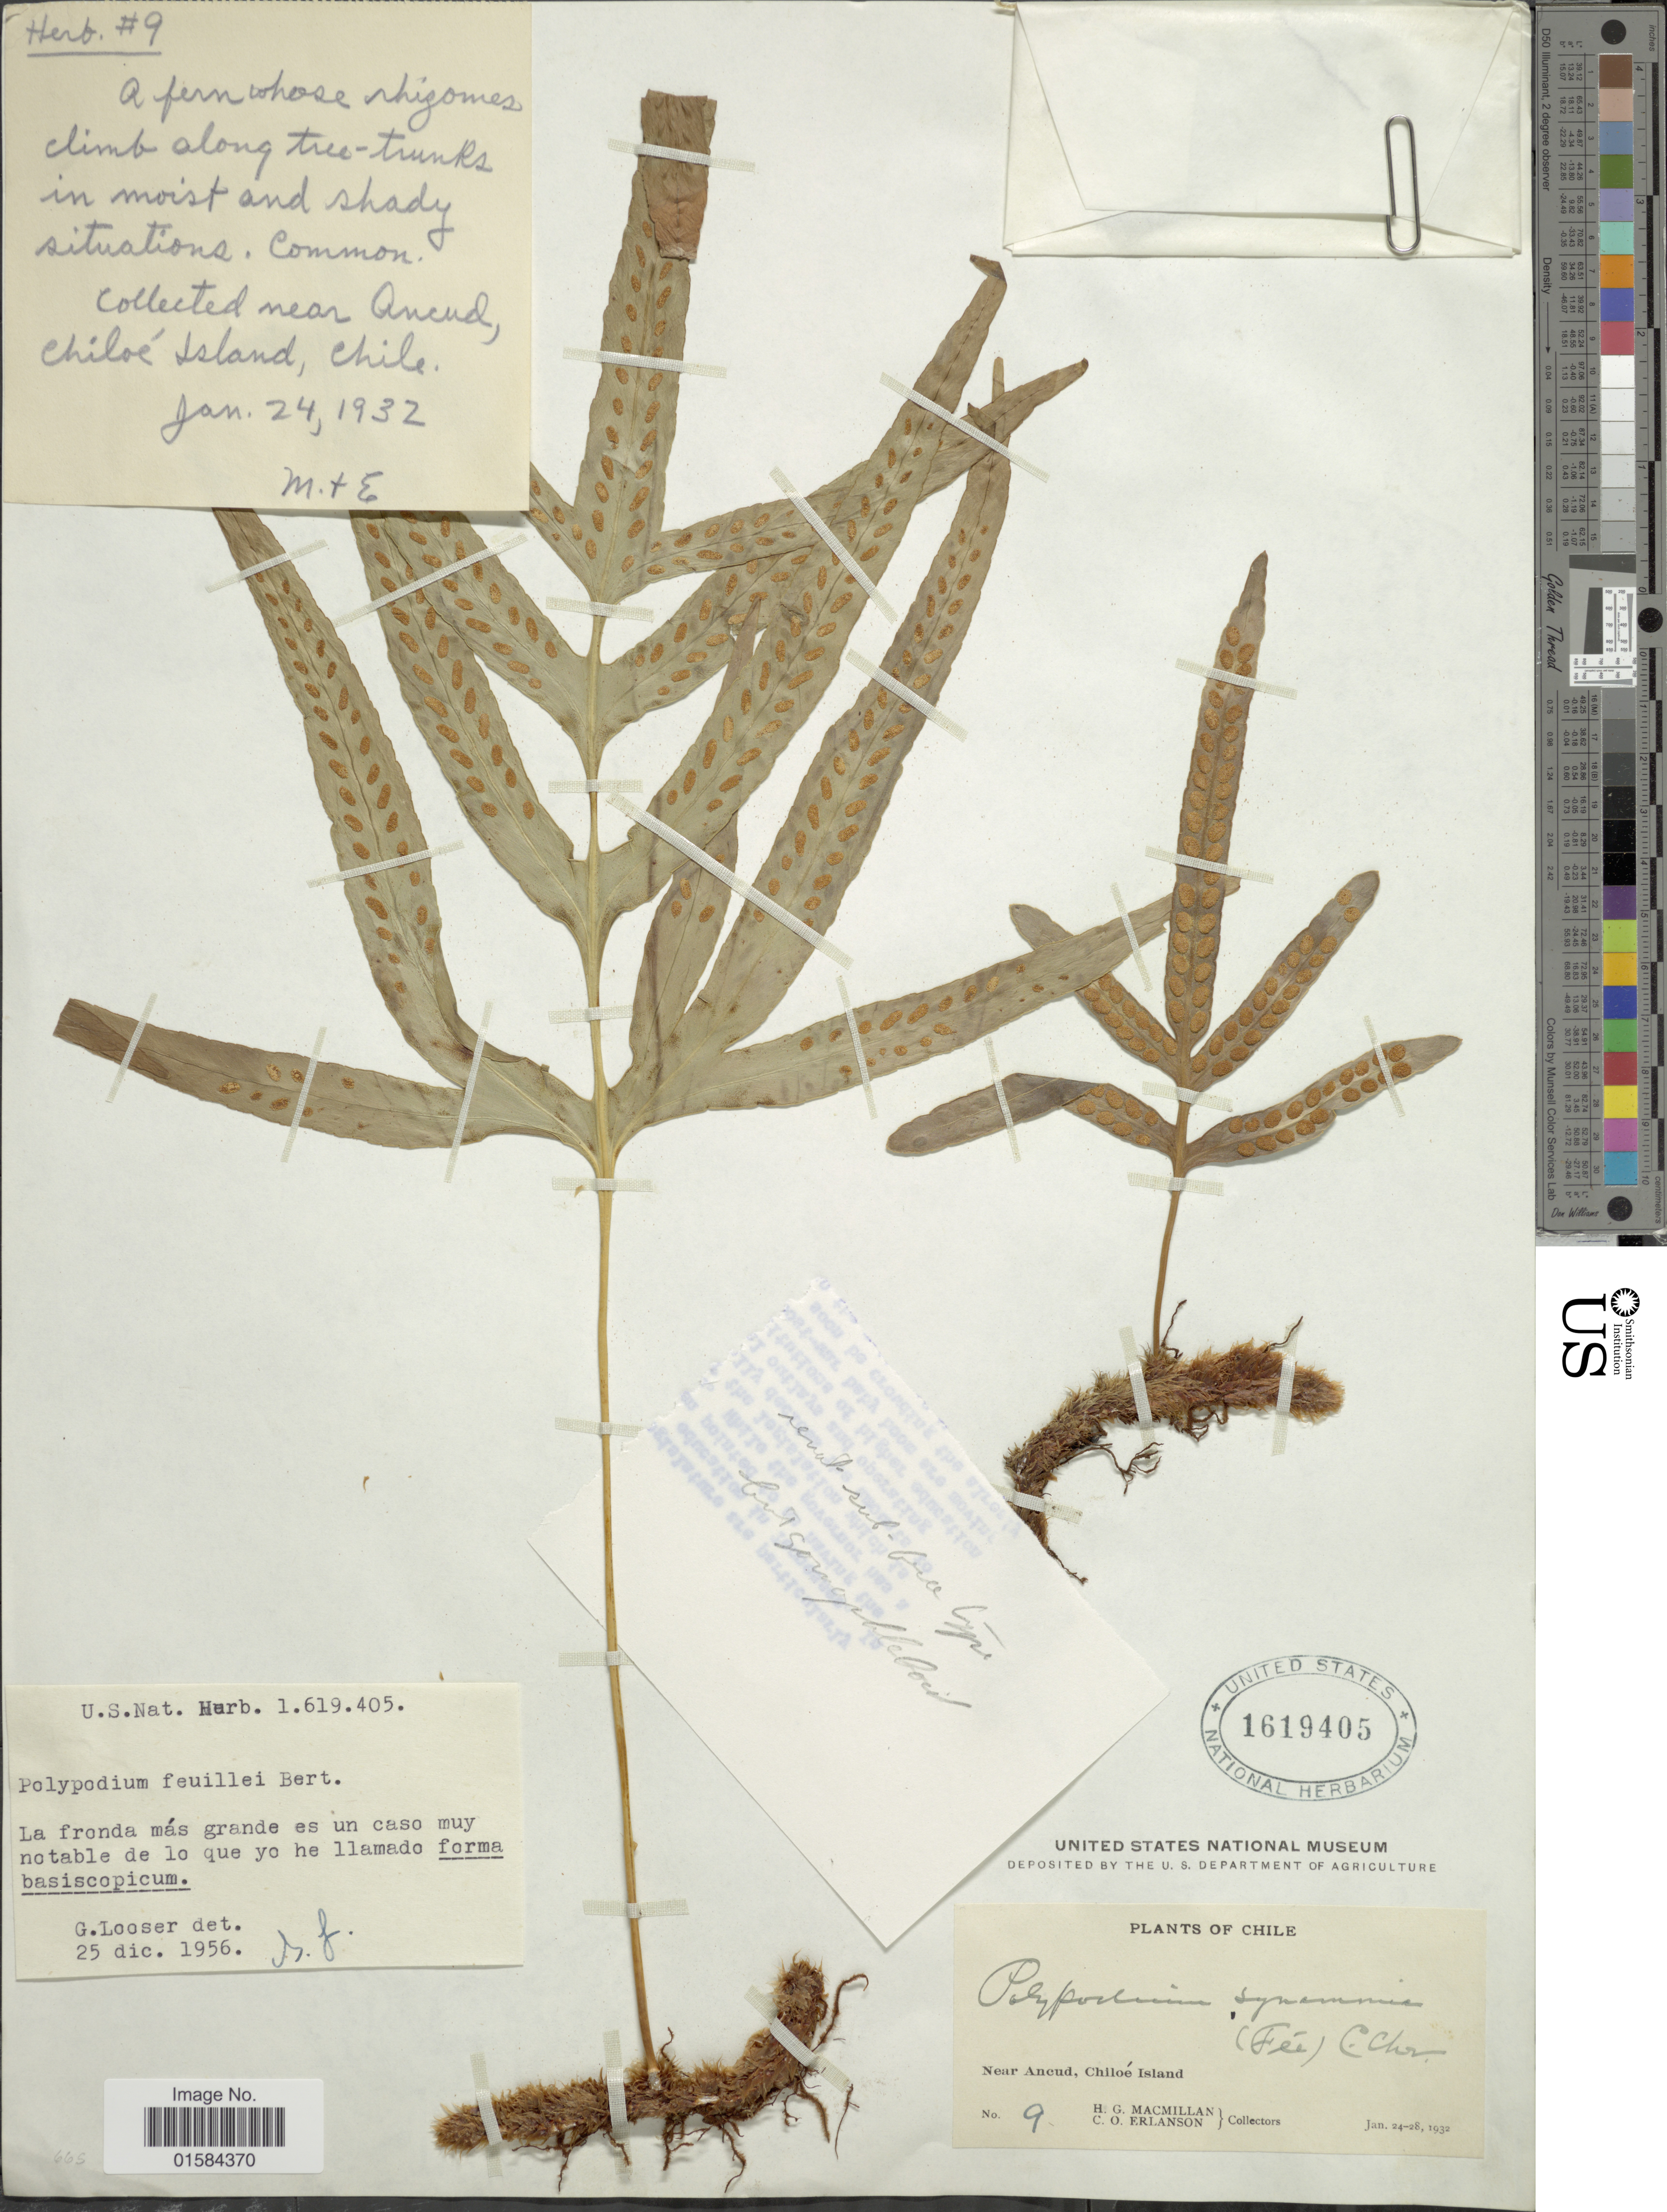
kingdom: Plantae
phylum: Tracheophyta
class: Polypodiopsida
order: Polypodiales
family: Polypodiaceae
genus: Synammia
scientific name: Synammia feuillei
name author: (Bertero) Copel.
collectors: H. MacMillan & C. O. Erlanson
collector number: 9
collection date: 1932-01-24/1932-01-28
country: Chile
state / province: Arica y Parinacota (XV)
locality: Near Ancud, Chiloe Island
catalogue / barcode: US 1619405